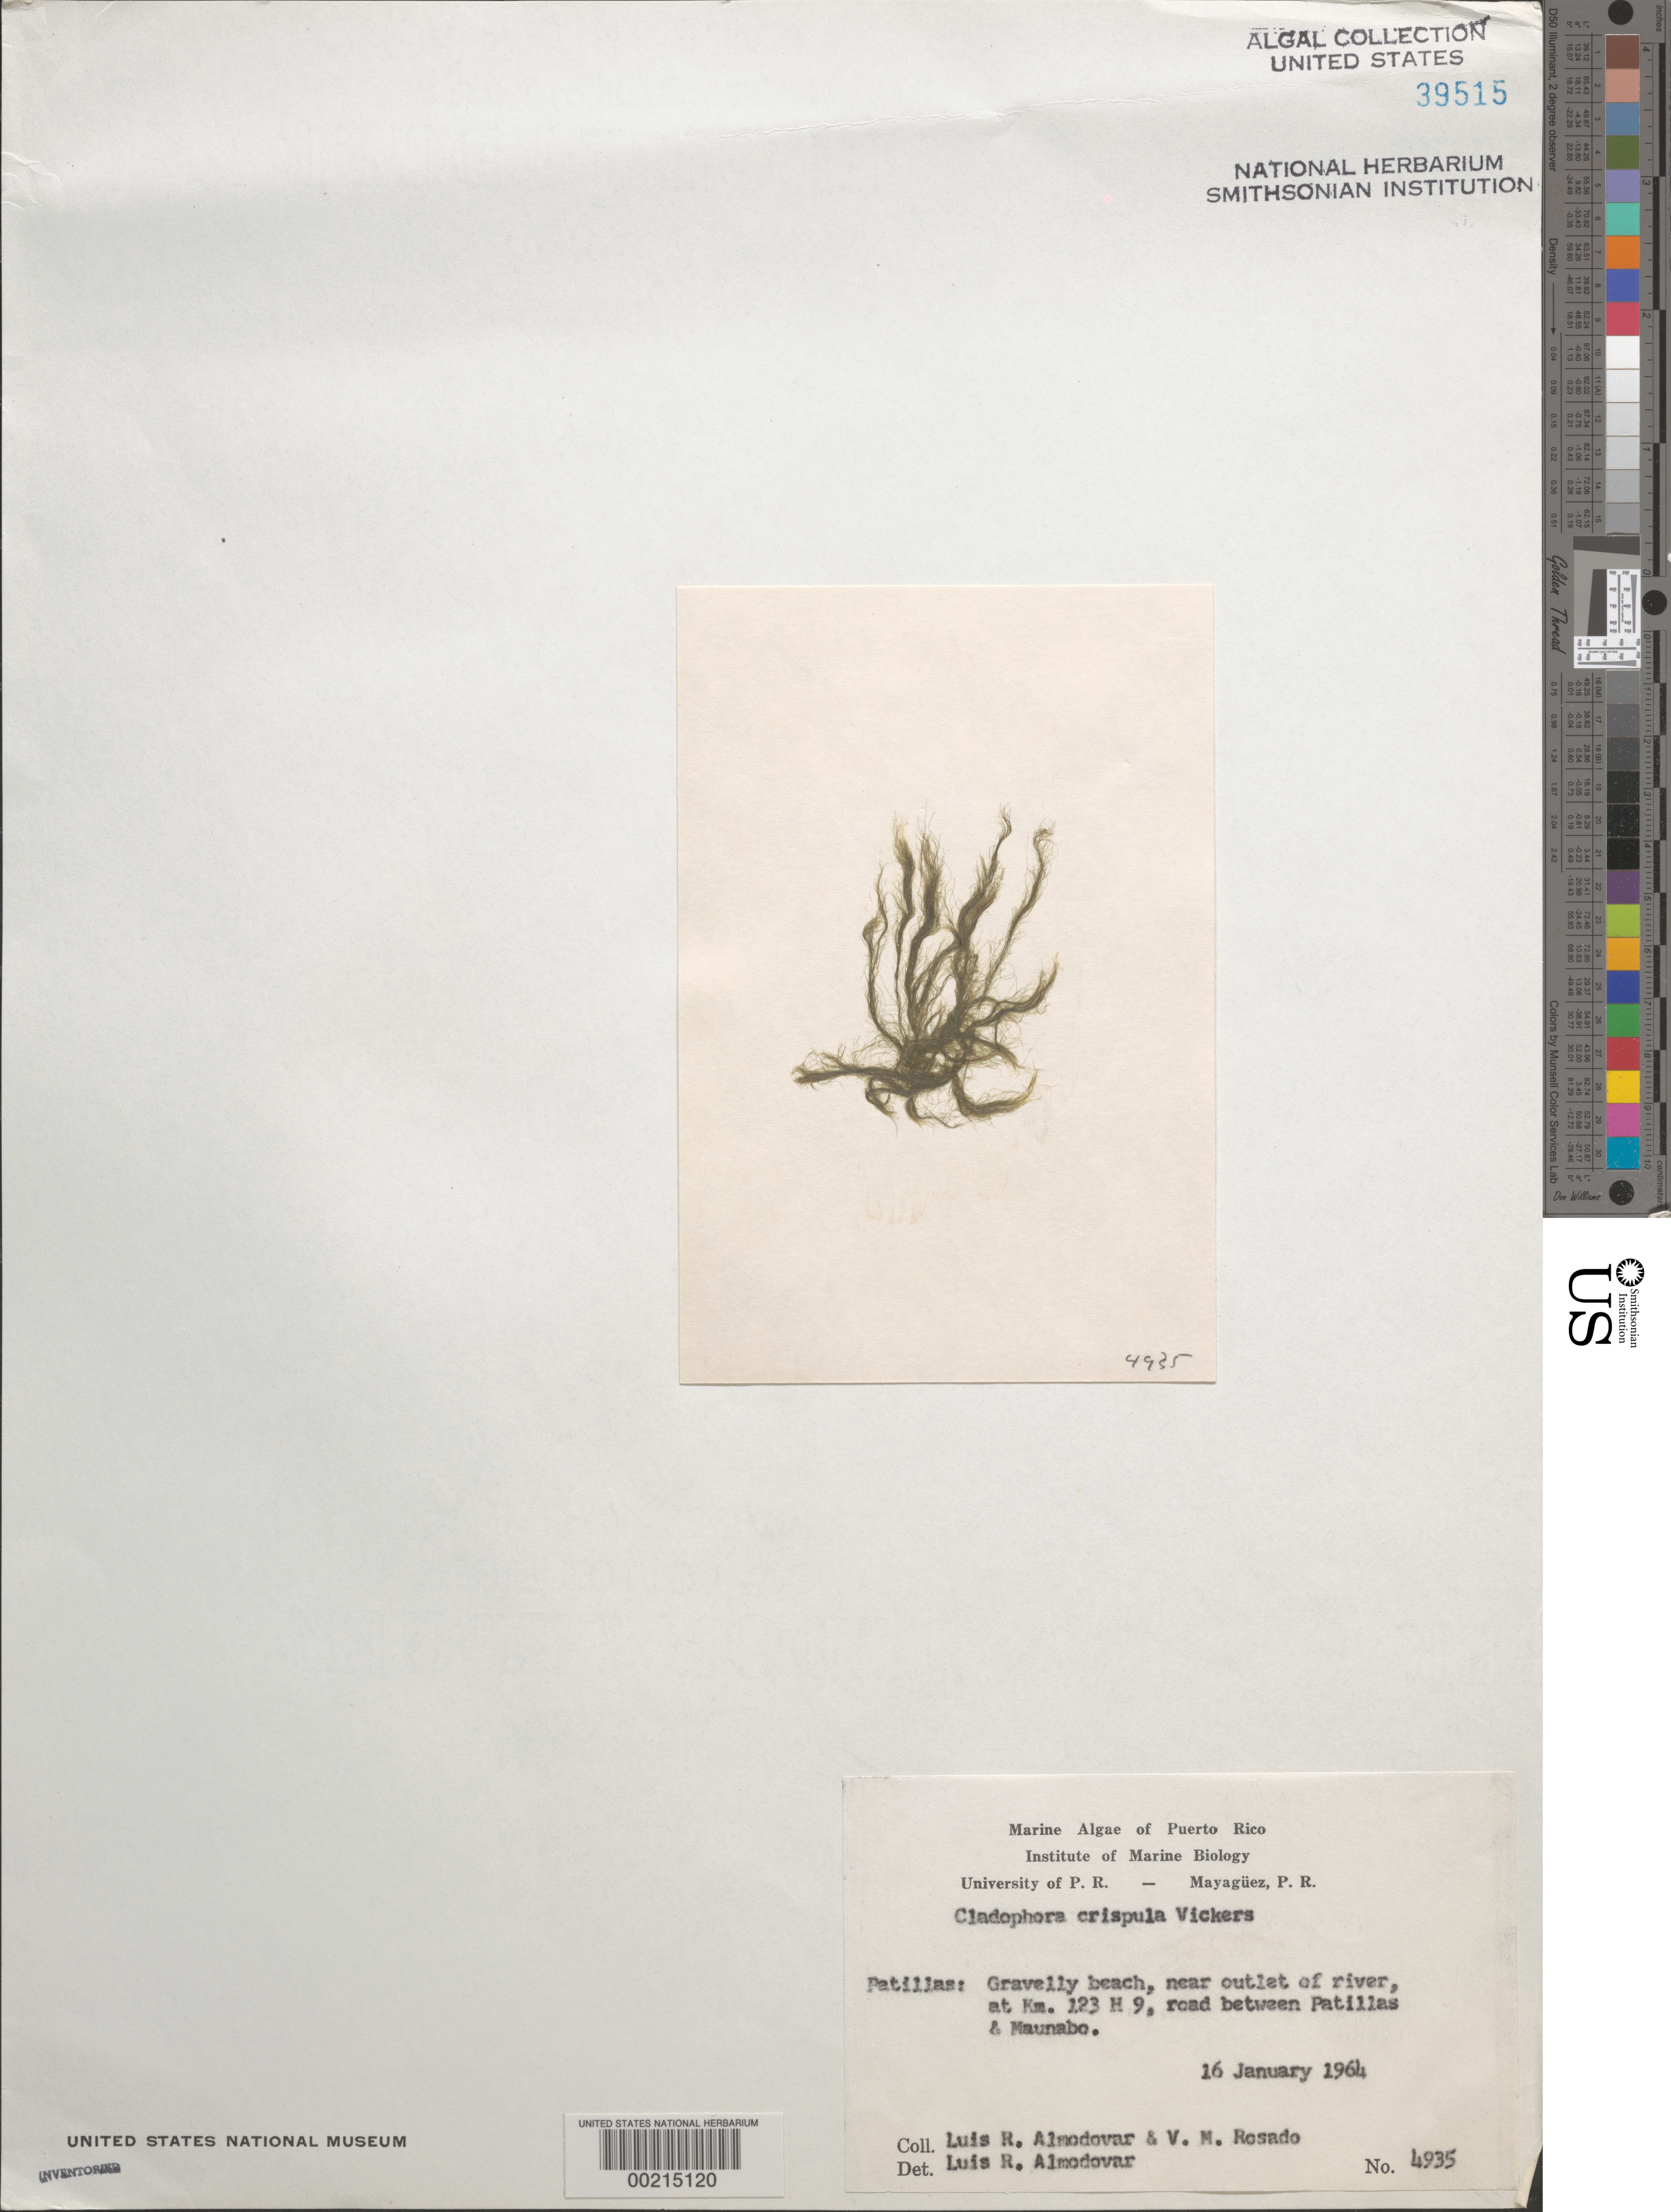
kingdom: Plantae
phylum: Chlorophyta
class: Ulvophyceae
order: Cladophorales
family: Cladophoraceae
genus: Cladophora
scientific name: Cladophora crispula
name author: Vickers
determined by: Almodovar, L. R.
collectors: L. Almodovar & V. Rosado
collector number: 4935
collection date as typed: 16 Jan 1964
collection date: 1964-01-16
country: Puerto Rico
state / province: Patillas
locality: Between Patillas and Maunabo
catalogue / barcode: US 39515